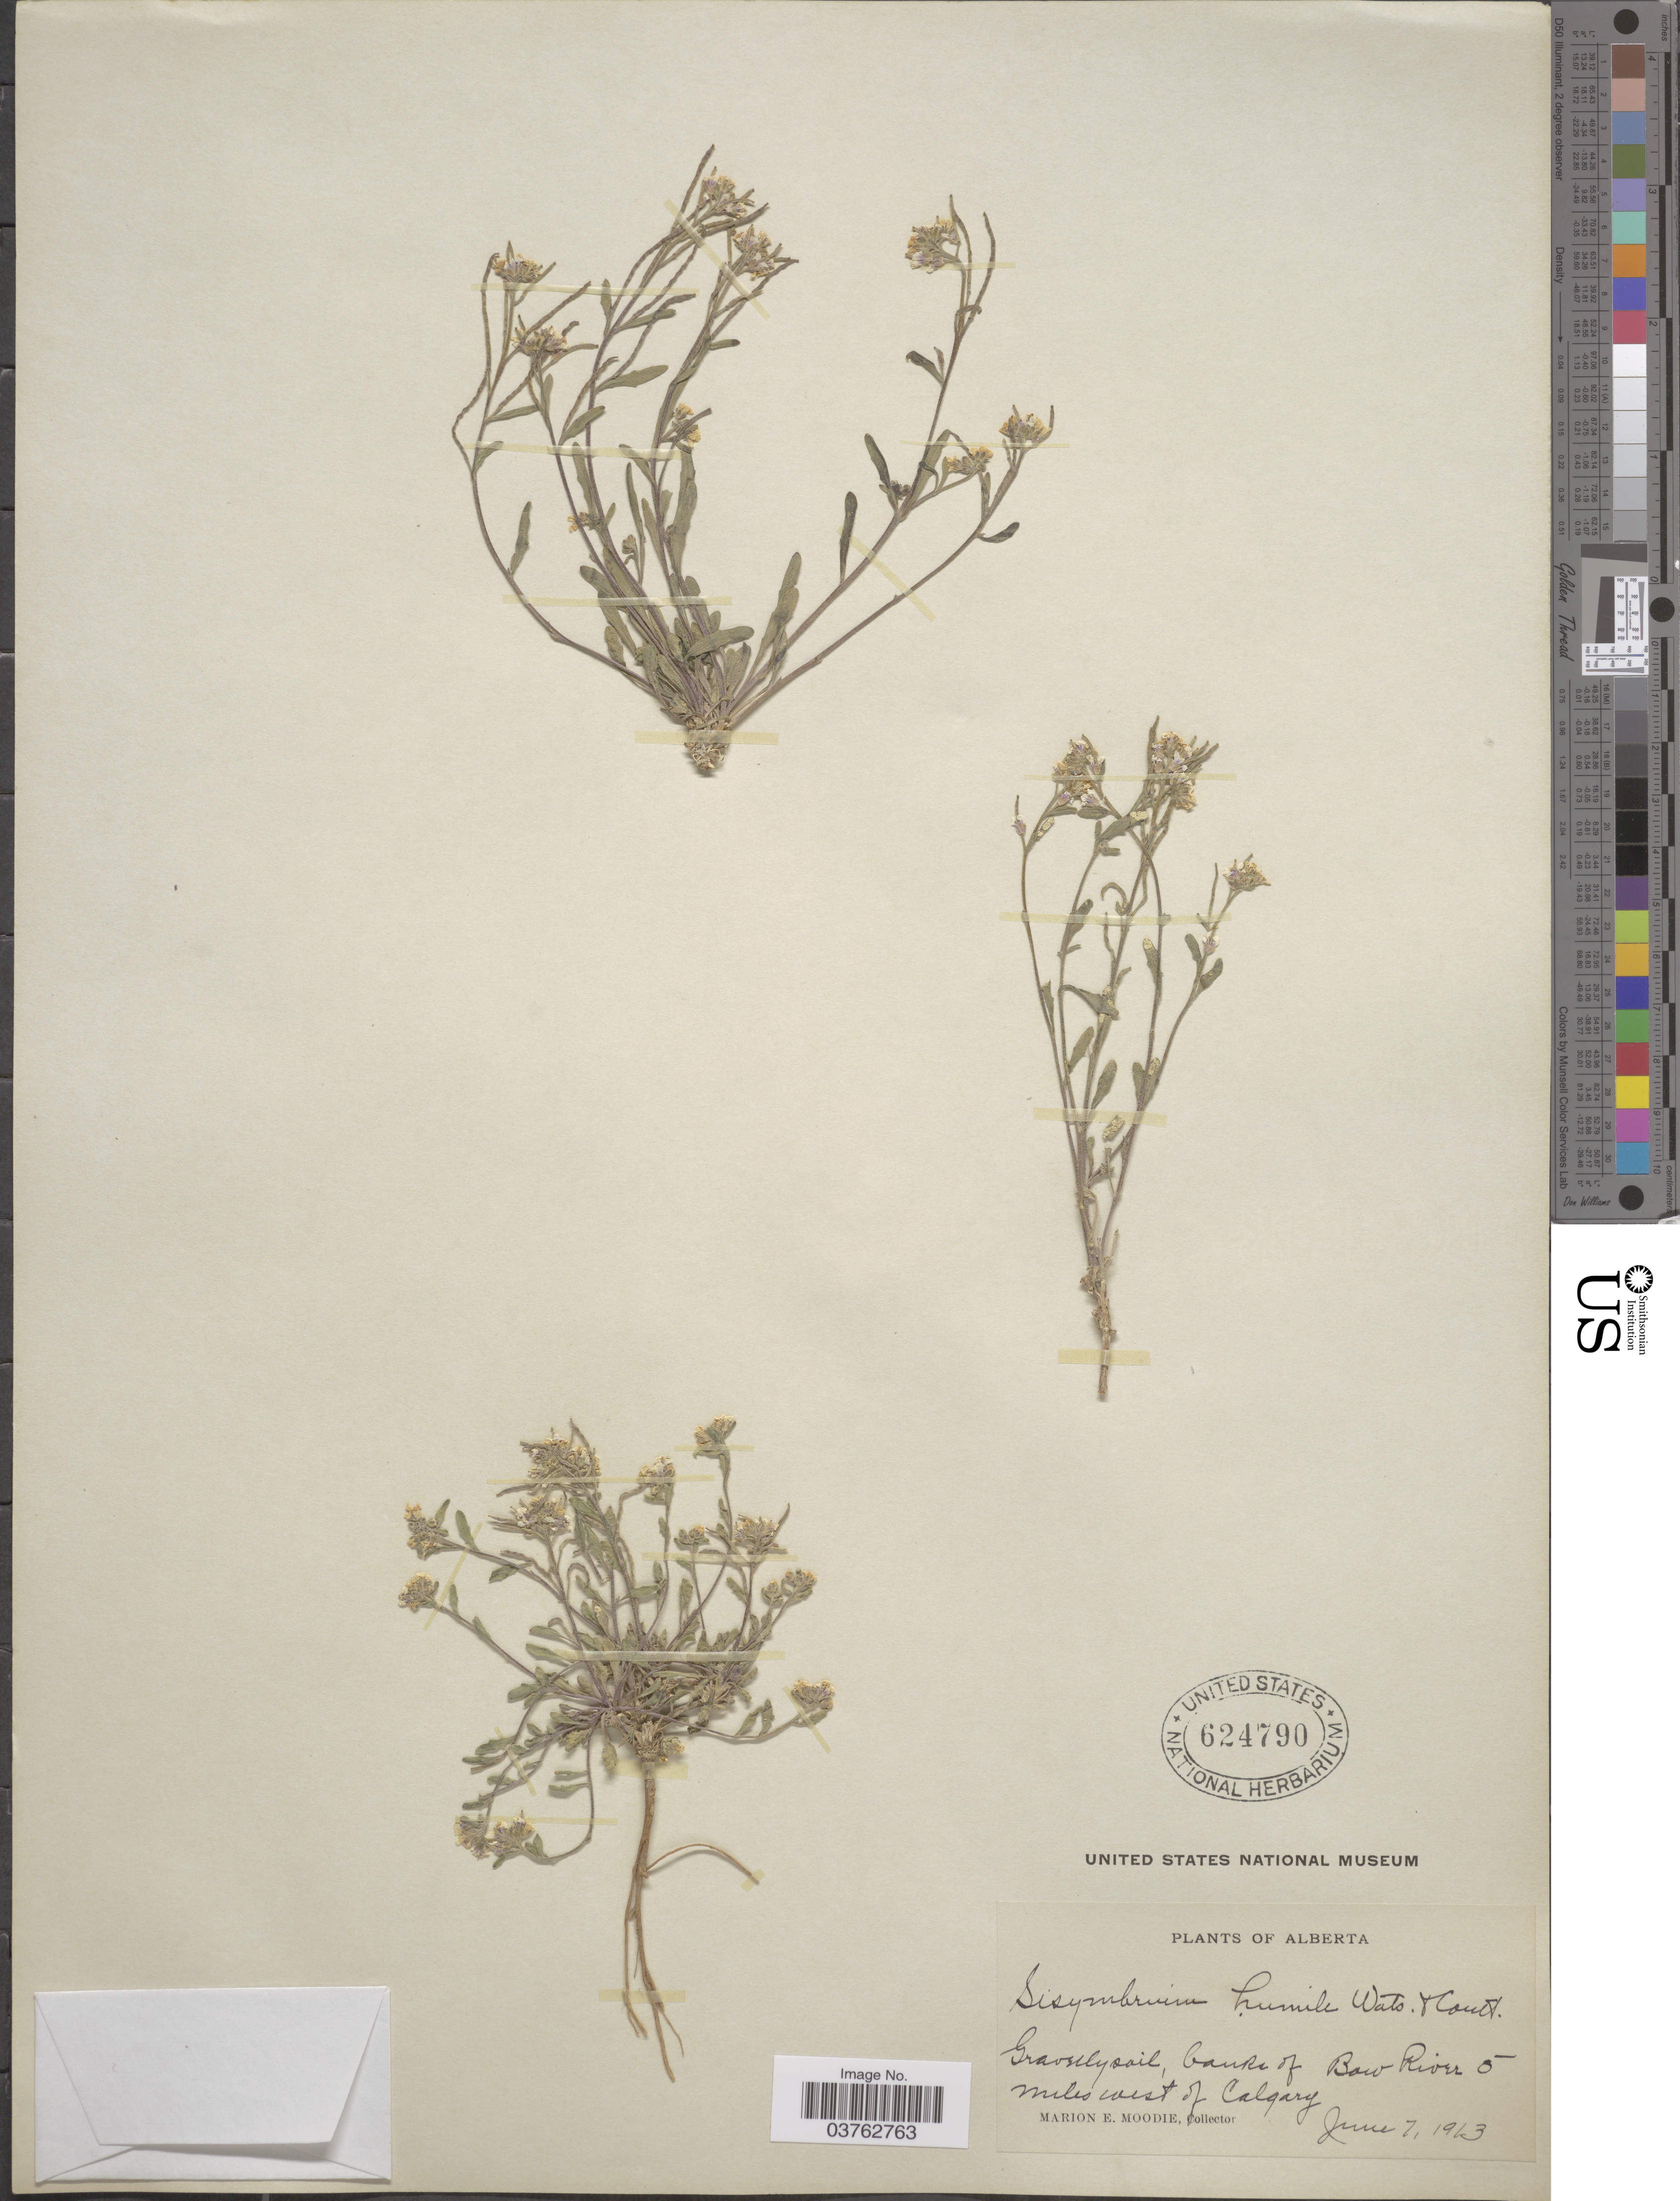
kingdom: Plantae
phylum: Tracheophyta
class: Magnoliopsida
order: Brassicales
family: Brassicaceae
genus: Braya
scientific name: Braya humilis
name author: (C.A. Mey.) B.L. Rob.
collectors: M. E. Moodie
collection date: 1913-06-07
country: Canada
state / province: Alberta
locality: Gravelly soil, banks of Bow River 5 miles west of Calgary.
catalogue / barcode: US 624790